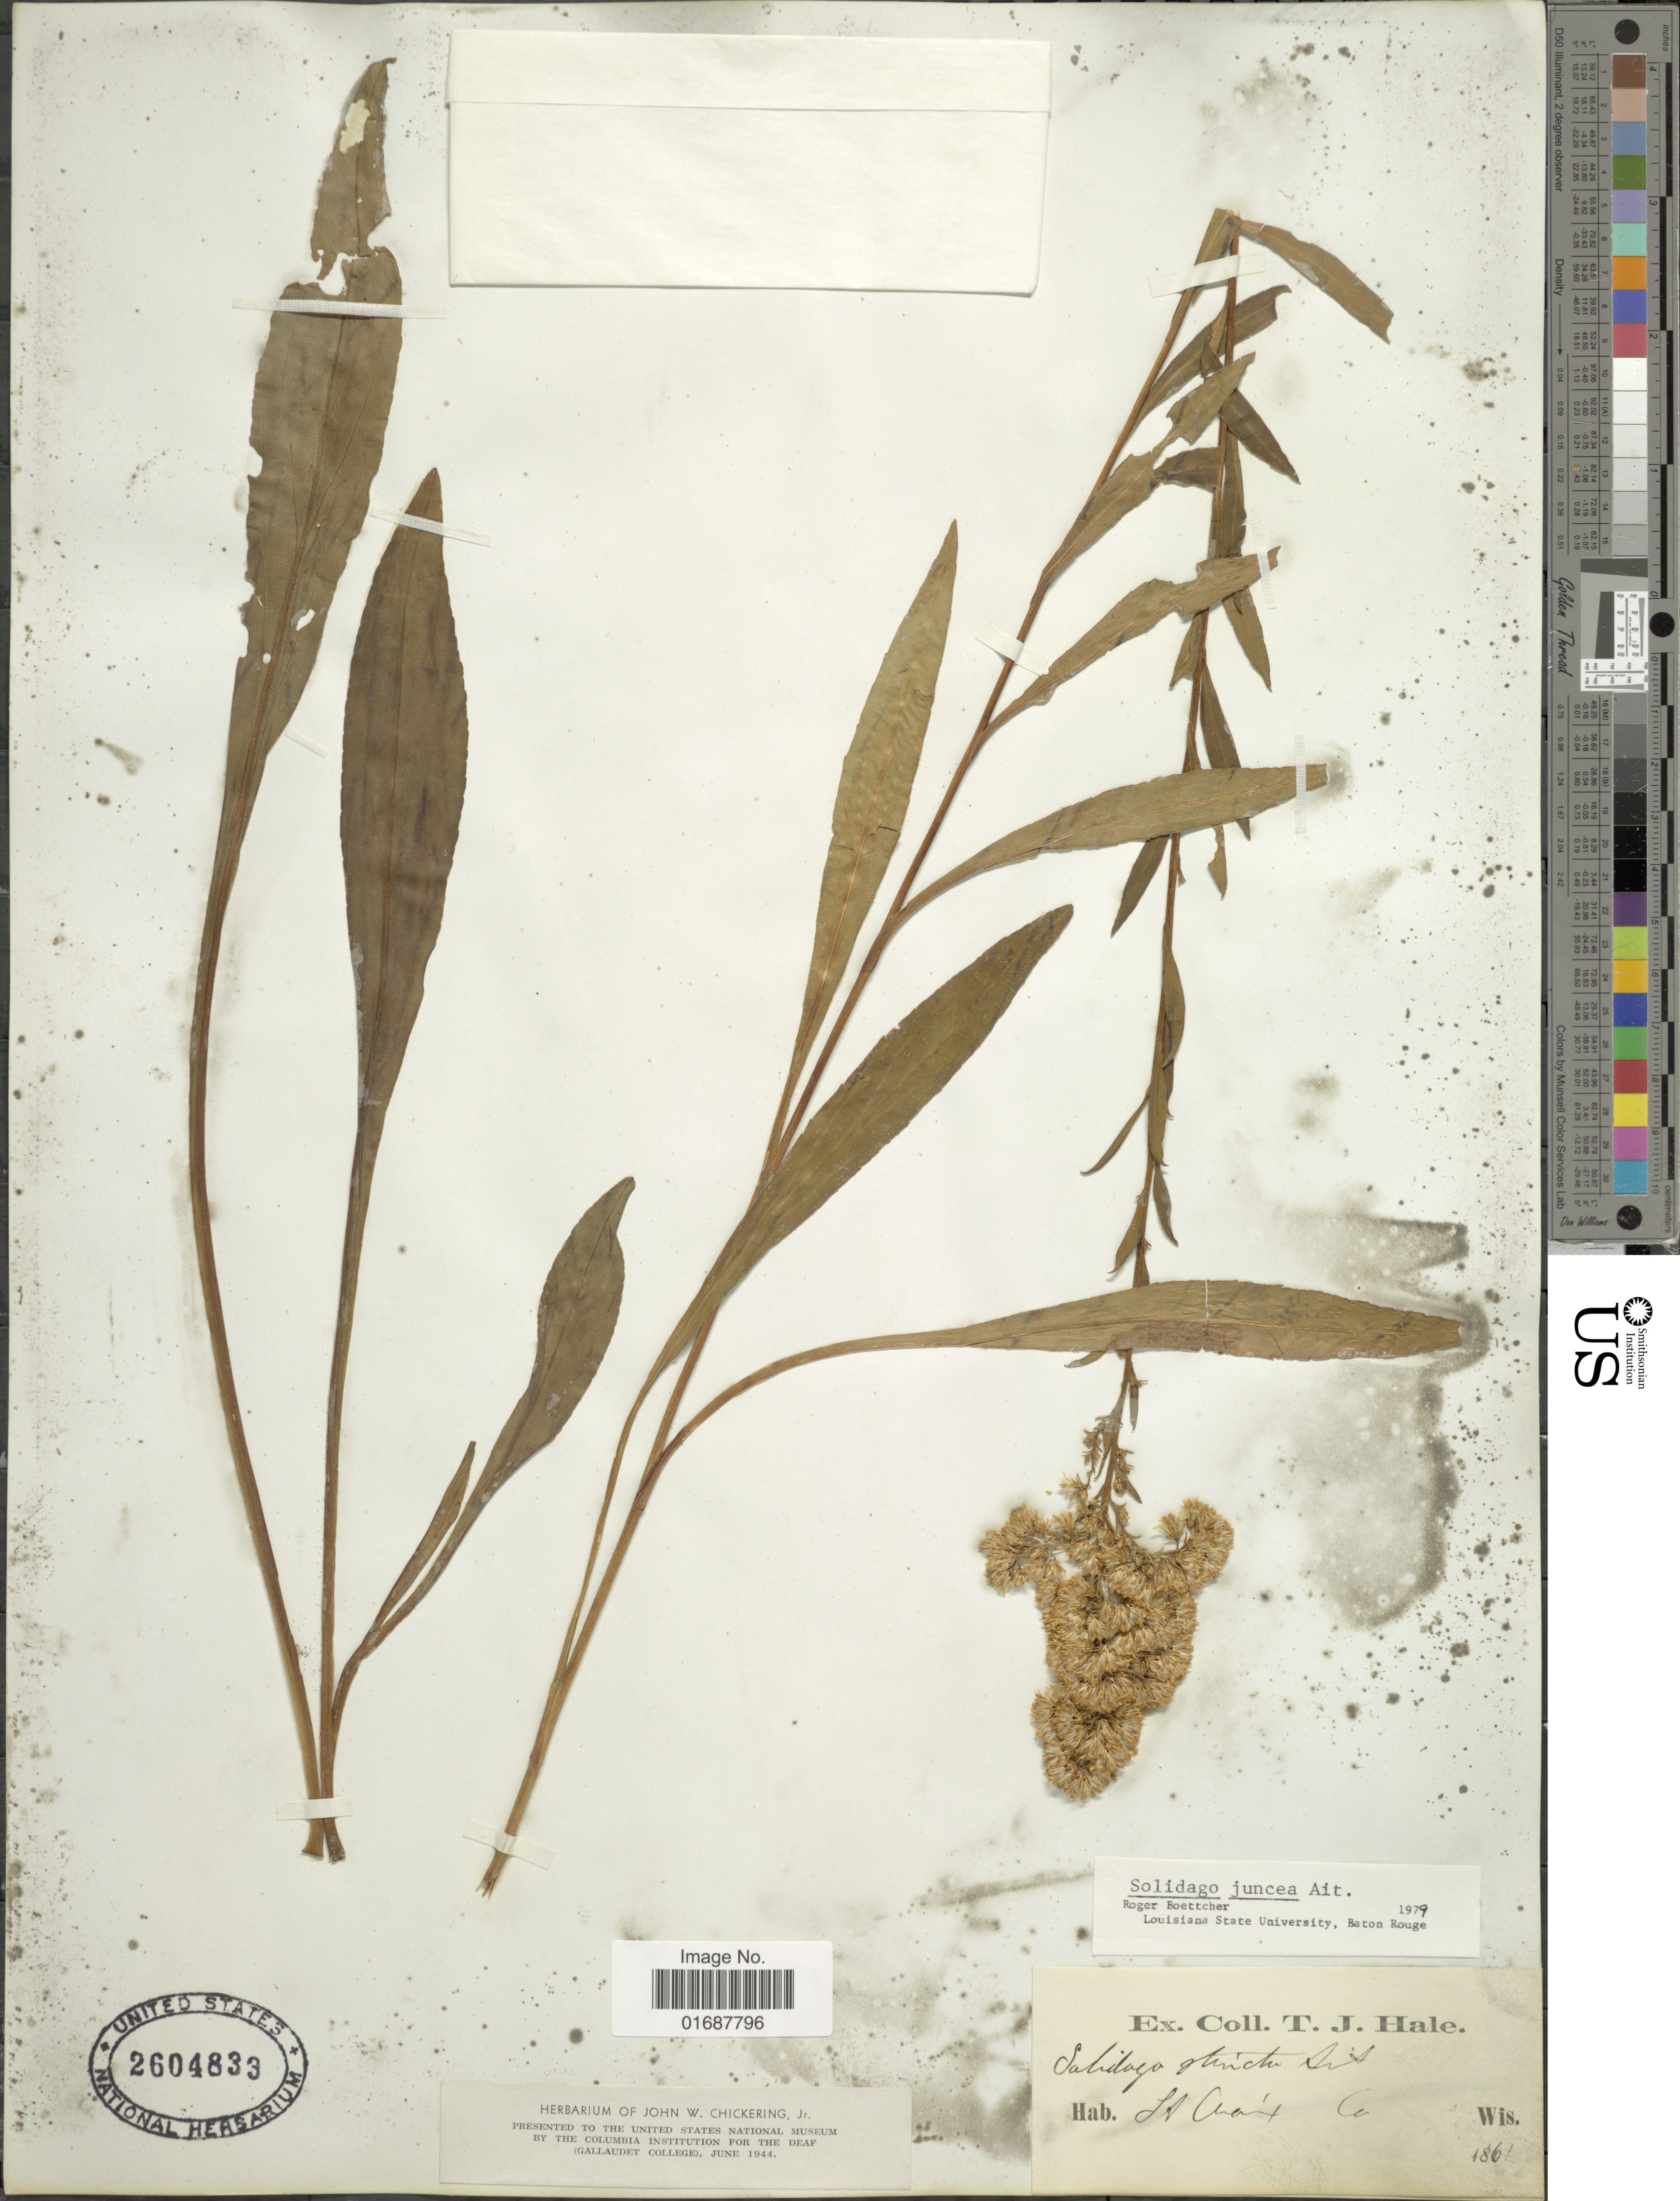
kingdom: Plantae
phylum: Tracheophyta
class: Magnoliopsida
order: Asterales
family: Asteraceae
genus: Solidago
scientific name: Solidago juncea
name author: Aiton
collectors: T. Hale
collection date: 1861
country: United States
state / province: Wisconsin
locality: St Croix Co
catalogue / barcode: US 2604833